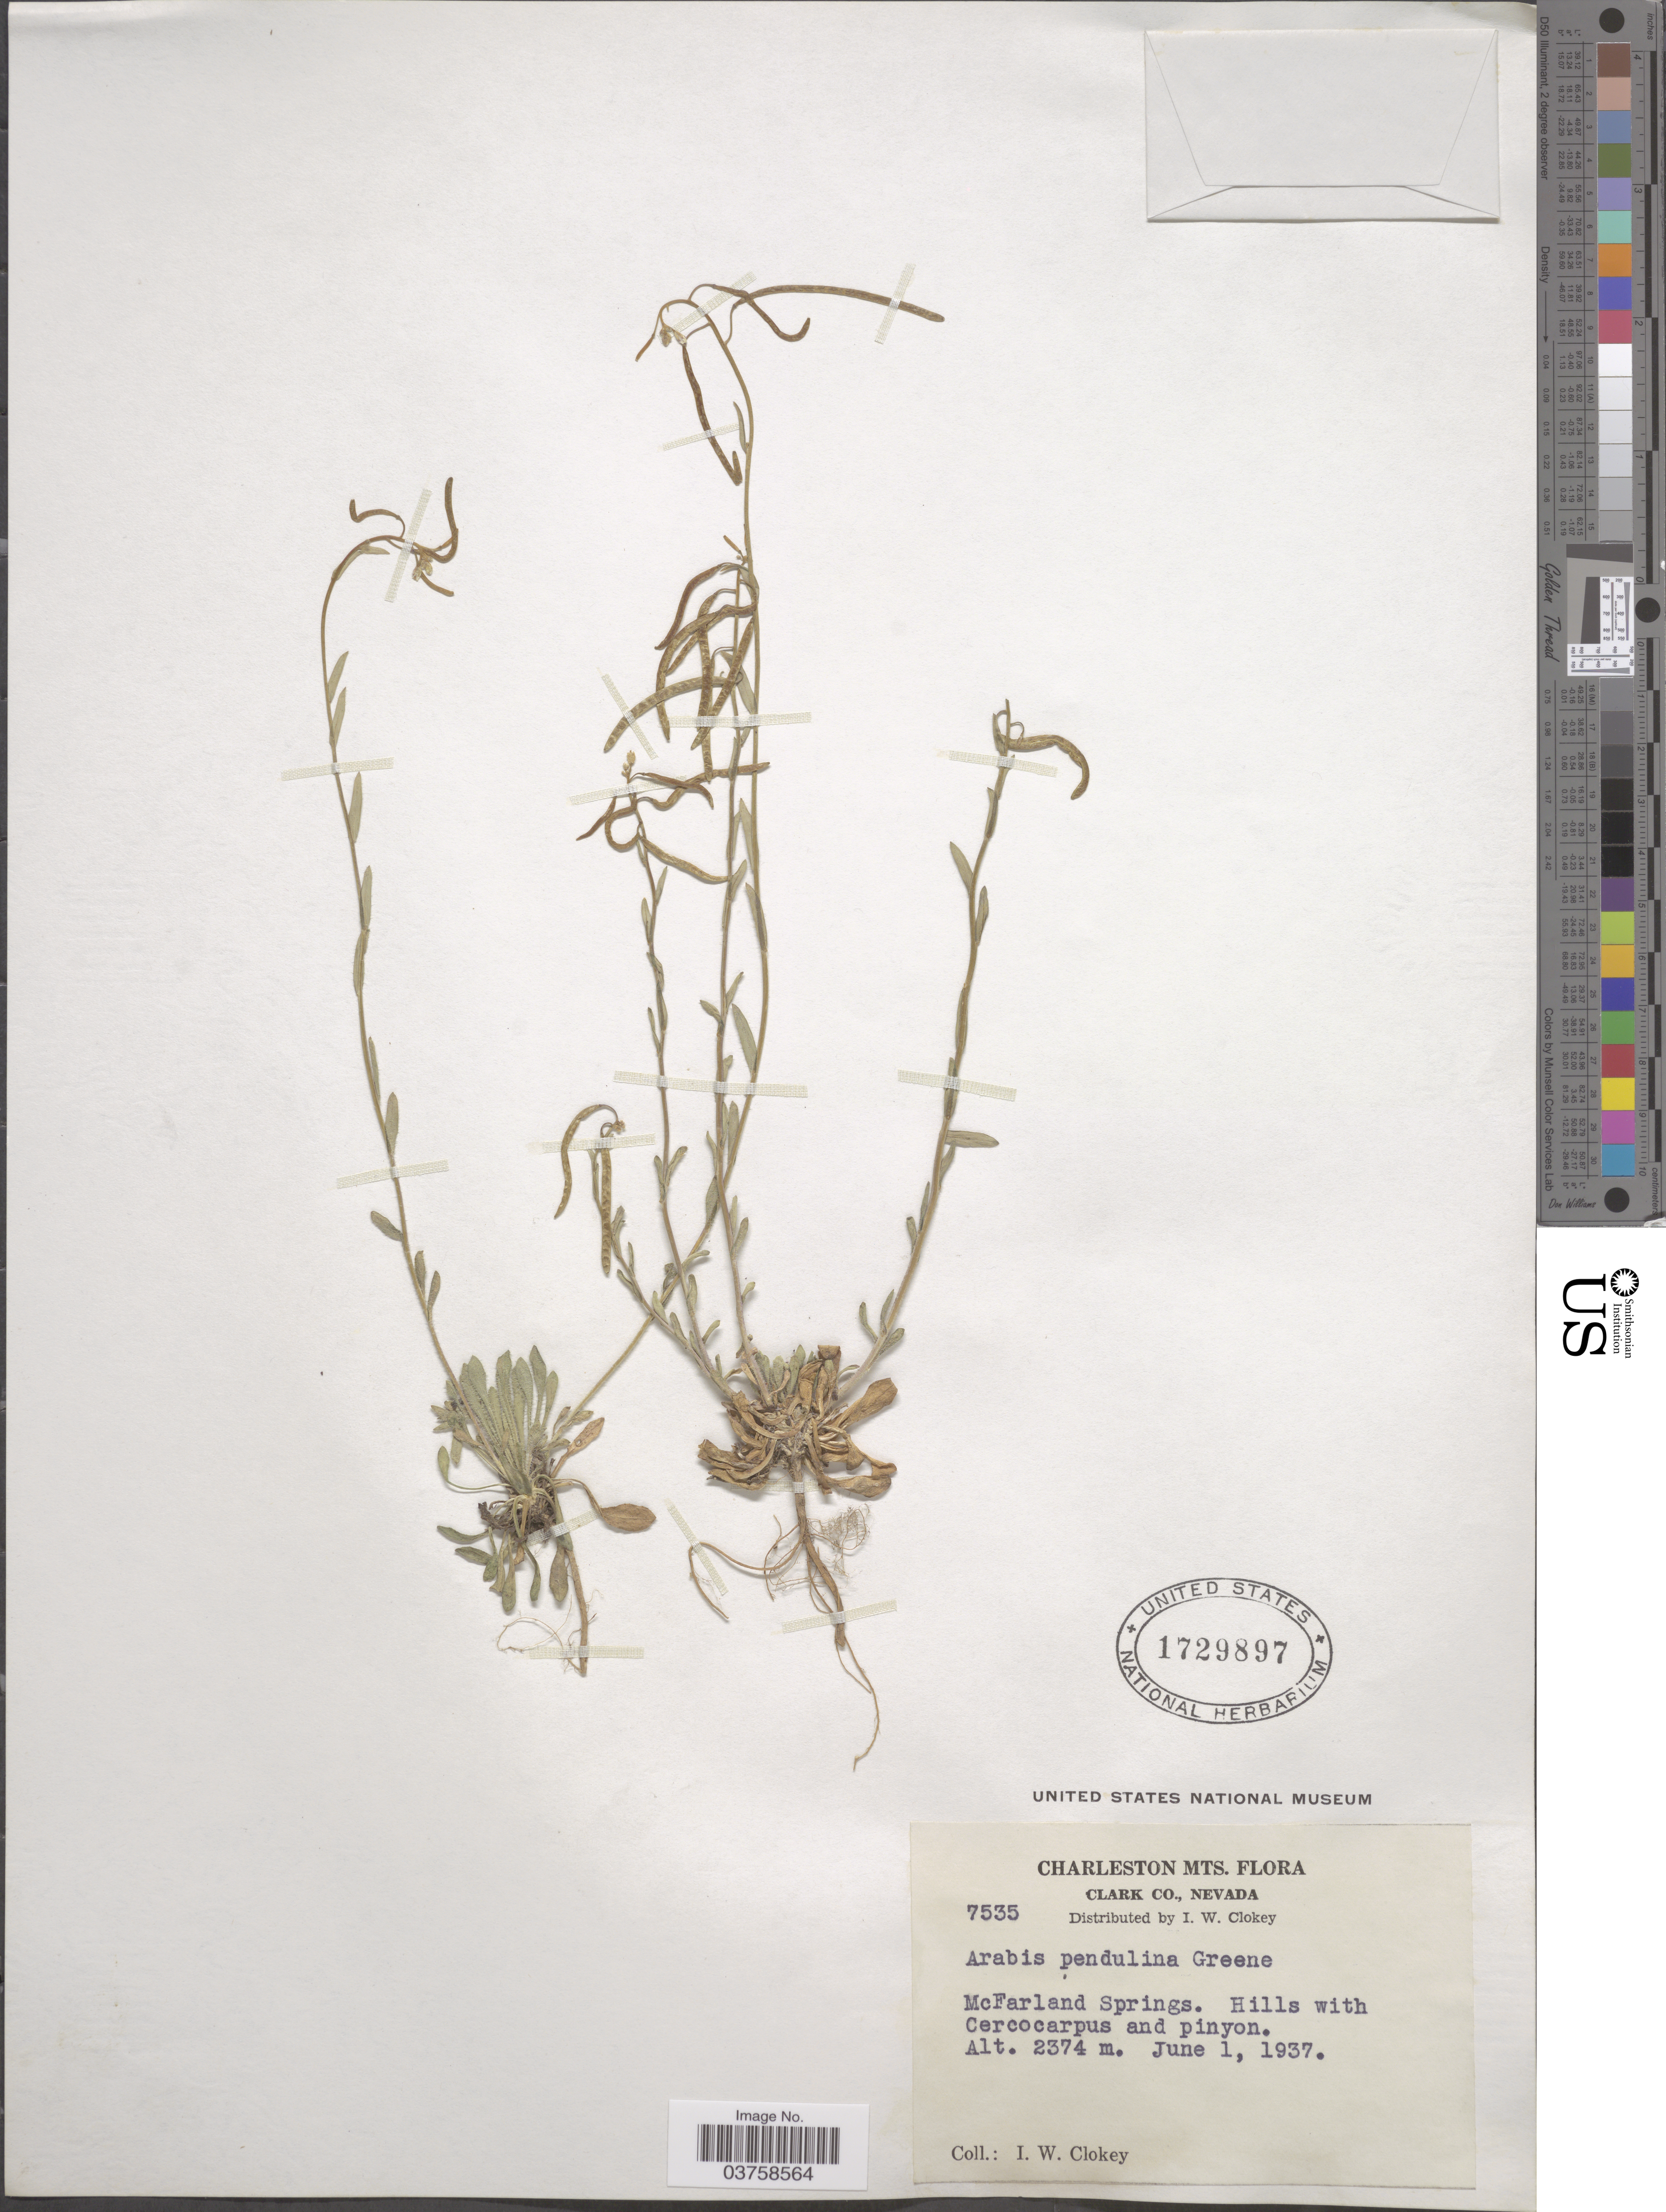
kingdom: Plantae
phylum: Tracheophyta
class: Magnoliopsida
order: Brassicales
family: Brassicaceae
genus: Arabis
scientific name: Arabis pendulina var. pendulina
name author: Greene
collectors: I. W. Clokey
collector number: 7535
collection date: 1937-06-01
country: United States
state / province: Nevada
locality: Charleston Mts. Clark Co. McFarland Springs.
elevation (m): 2374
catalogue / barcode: US 1729897